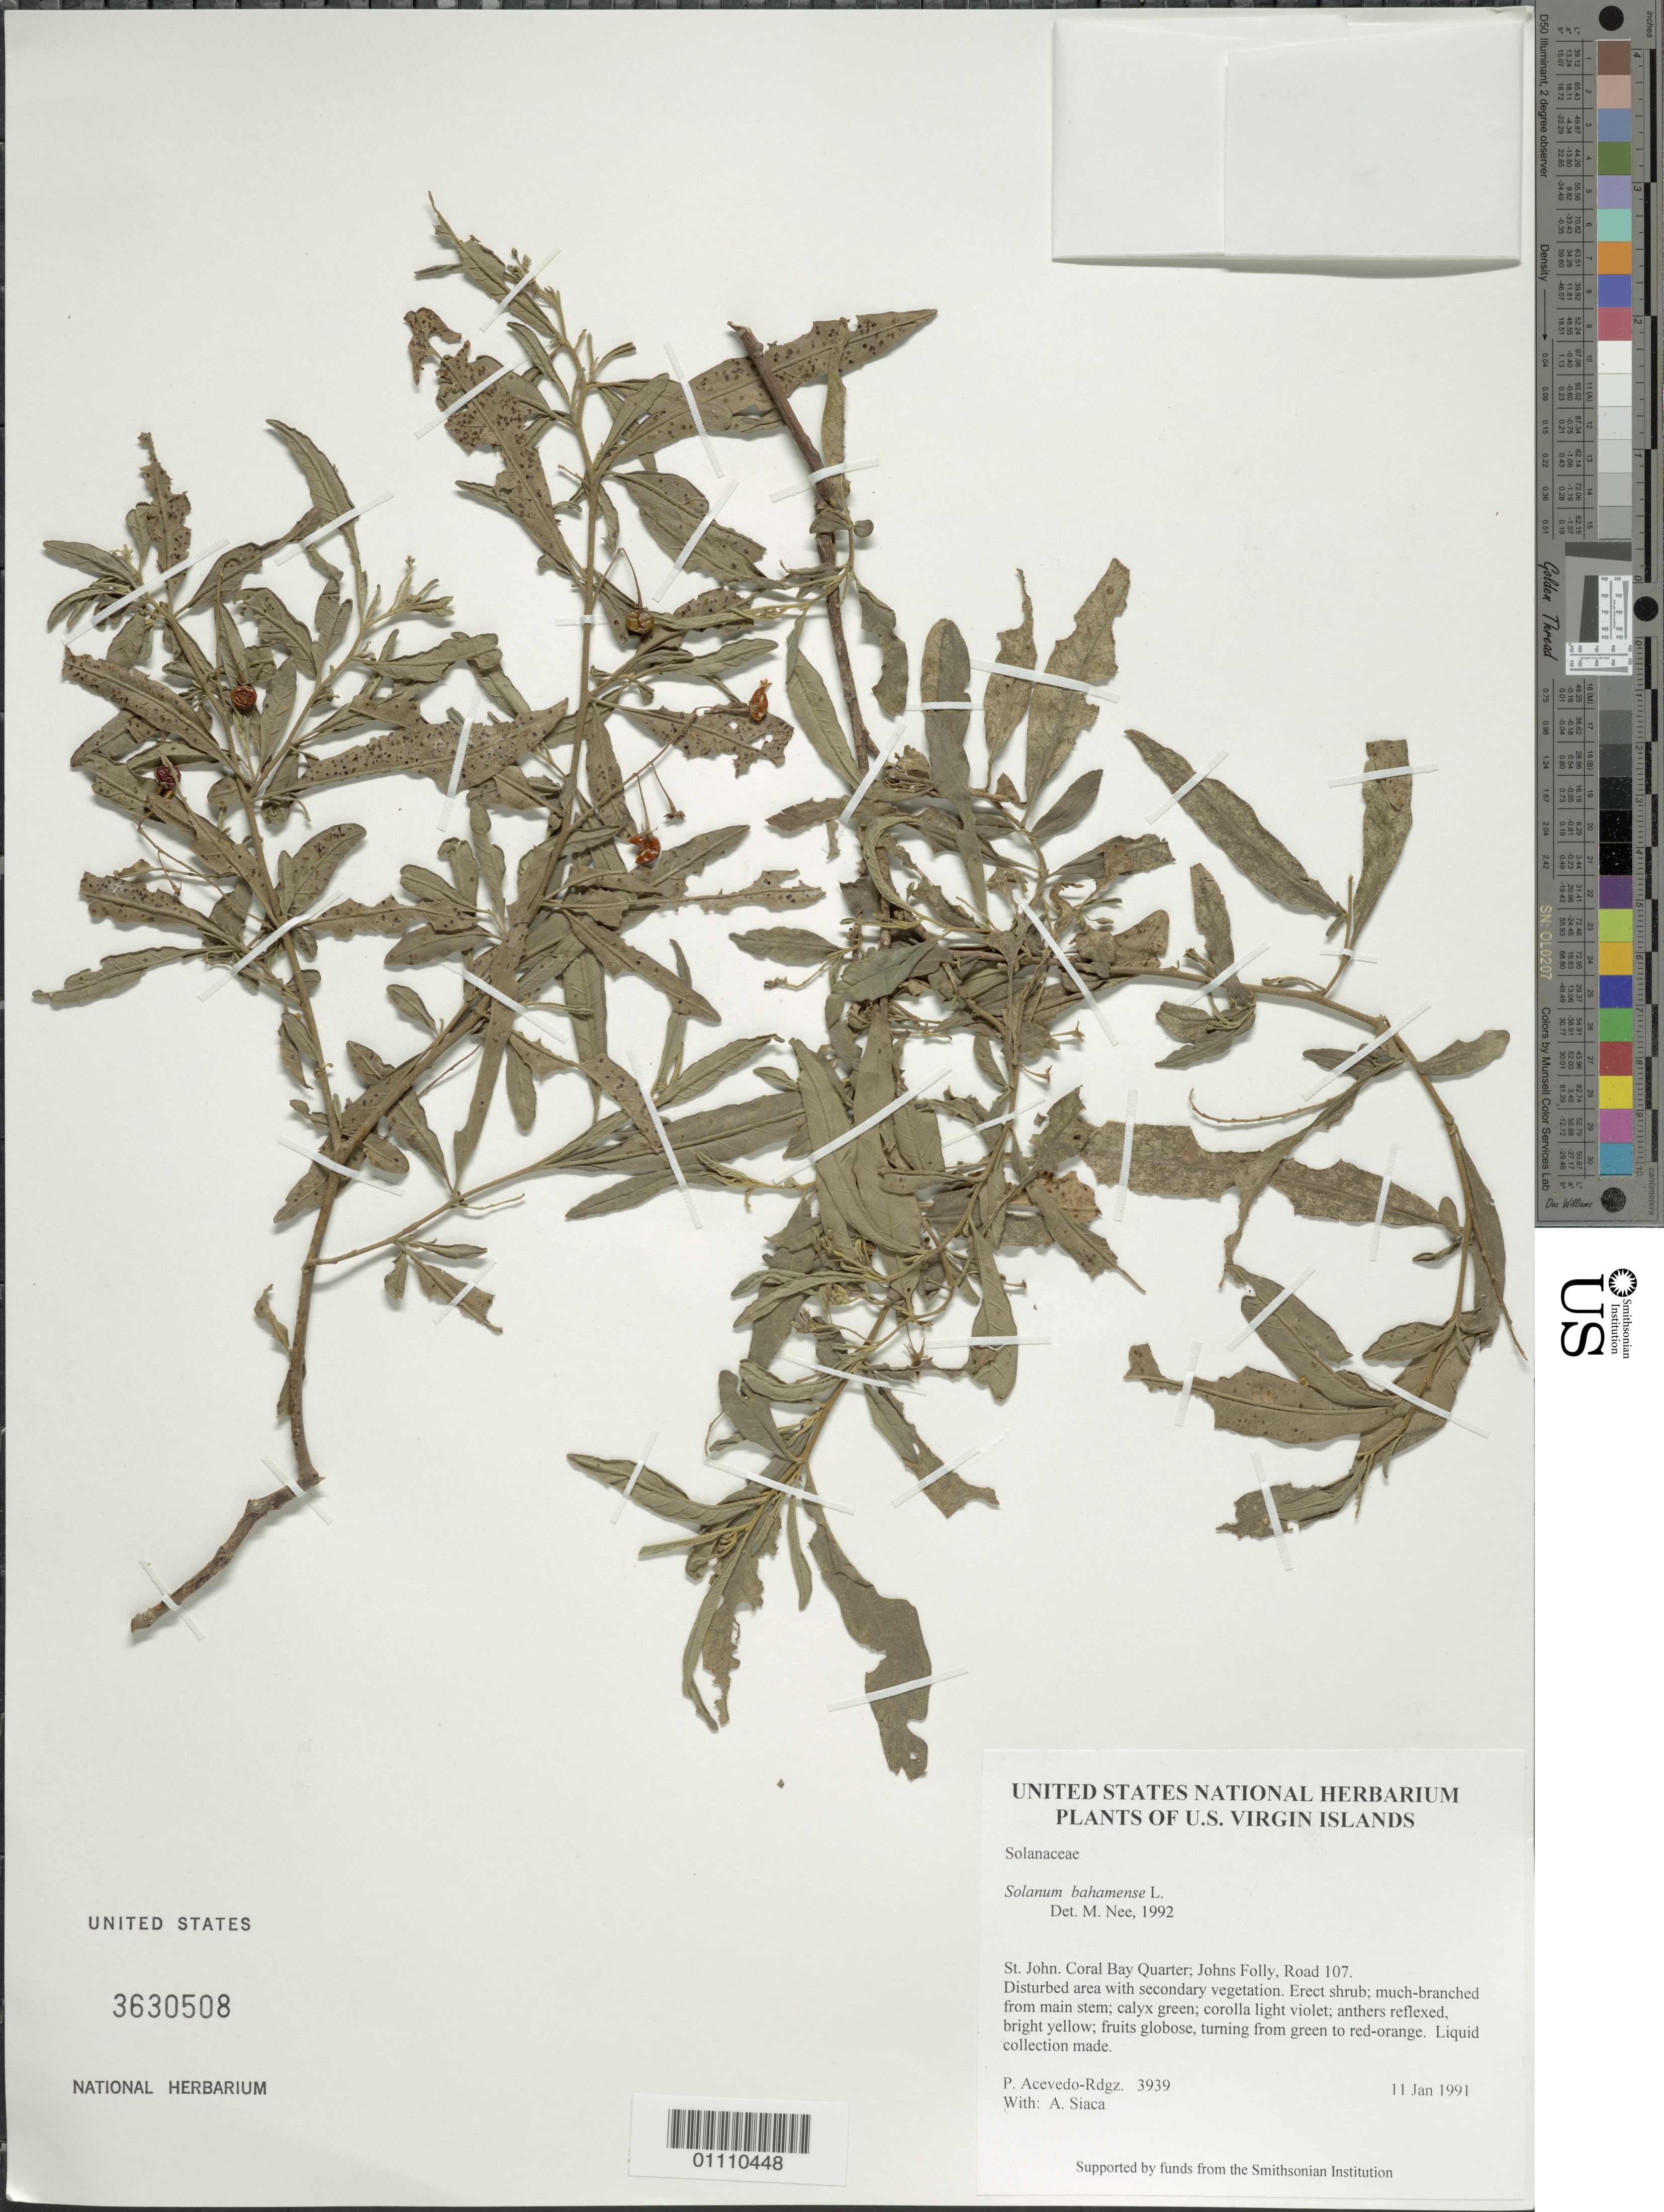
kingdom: Plantae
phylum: Tracheophyta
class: Magnoliopsida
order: Solanales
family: Solanaceae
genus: Solanum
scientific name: Solanum bahamense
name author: L.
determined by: Nee, Michael H.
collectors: P. Acevedo-Rodr. & A. Siaca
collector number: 3939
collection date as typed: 11 Jan 1991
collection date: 1991-01-11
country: U.S. Virgin Islands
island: St. John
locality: Coral Bay Quarter; Johns Folly, Road 107.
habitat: Disturbed area with secondary vegetation.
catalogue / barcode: US 3630508